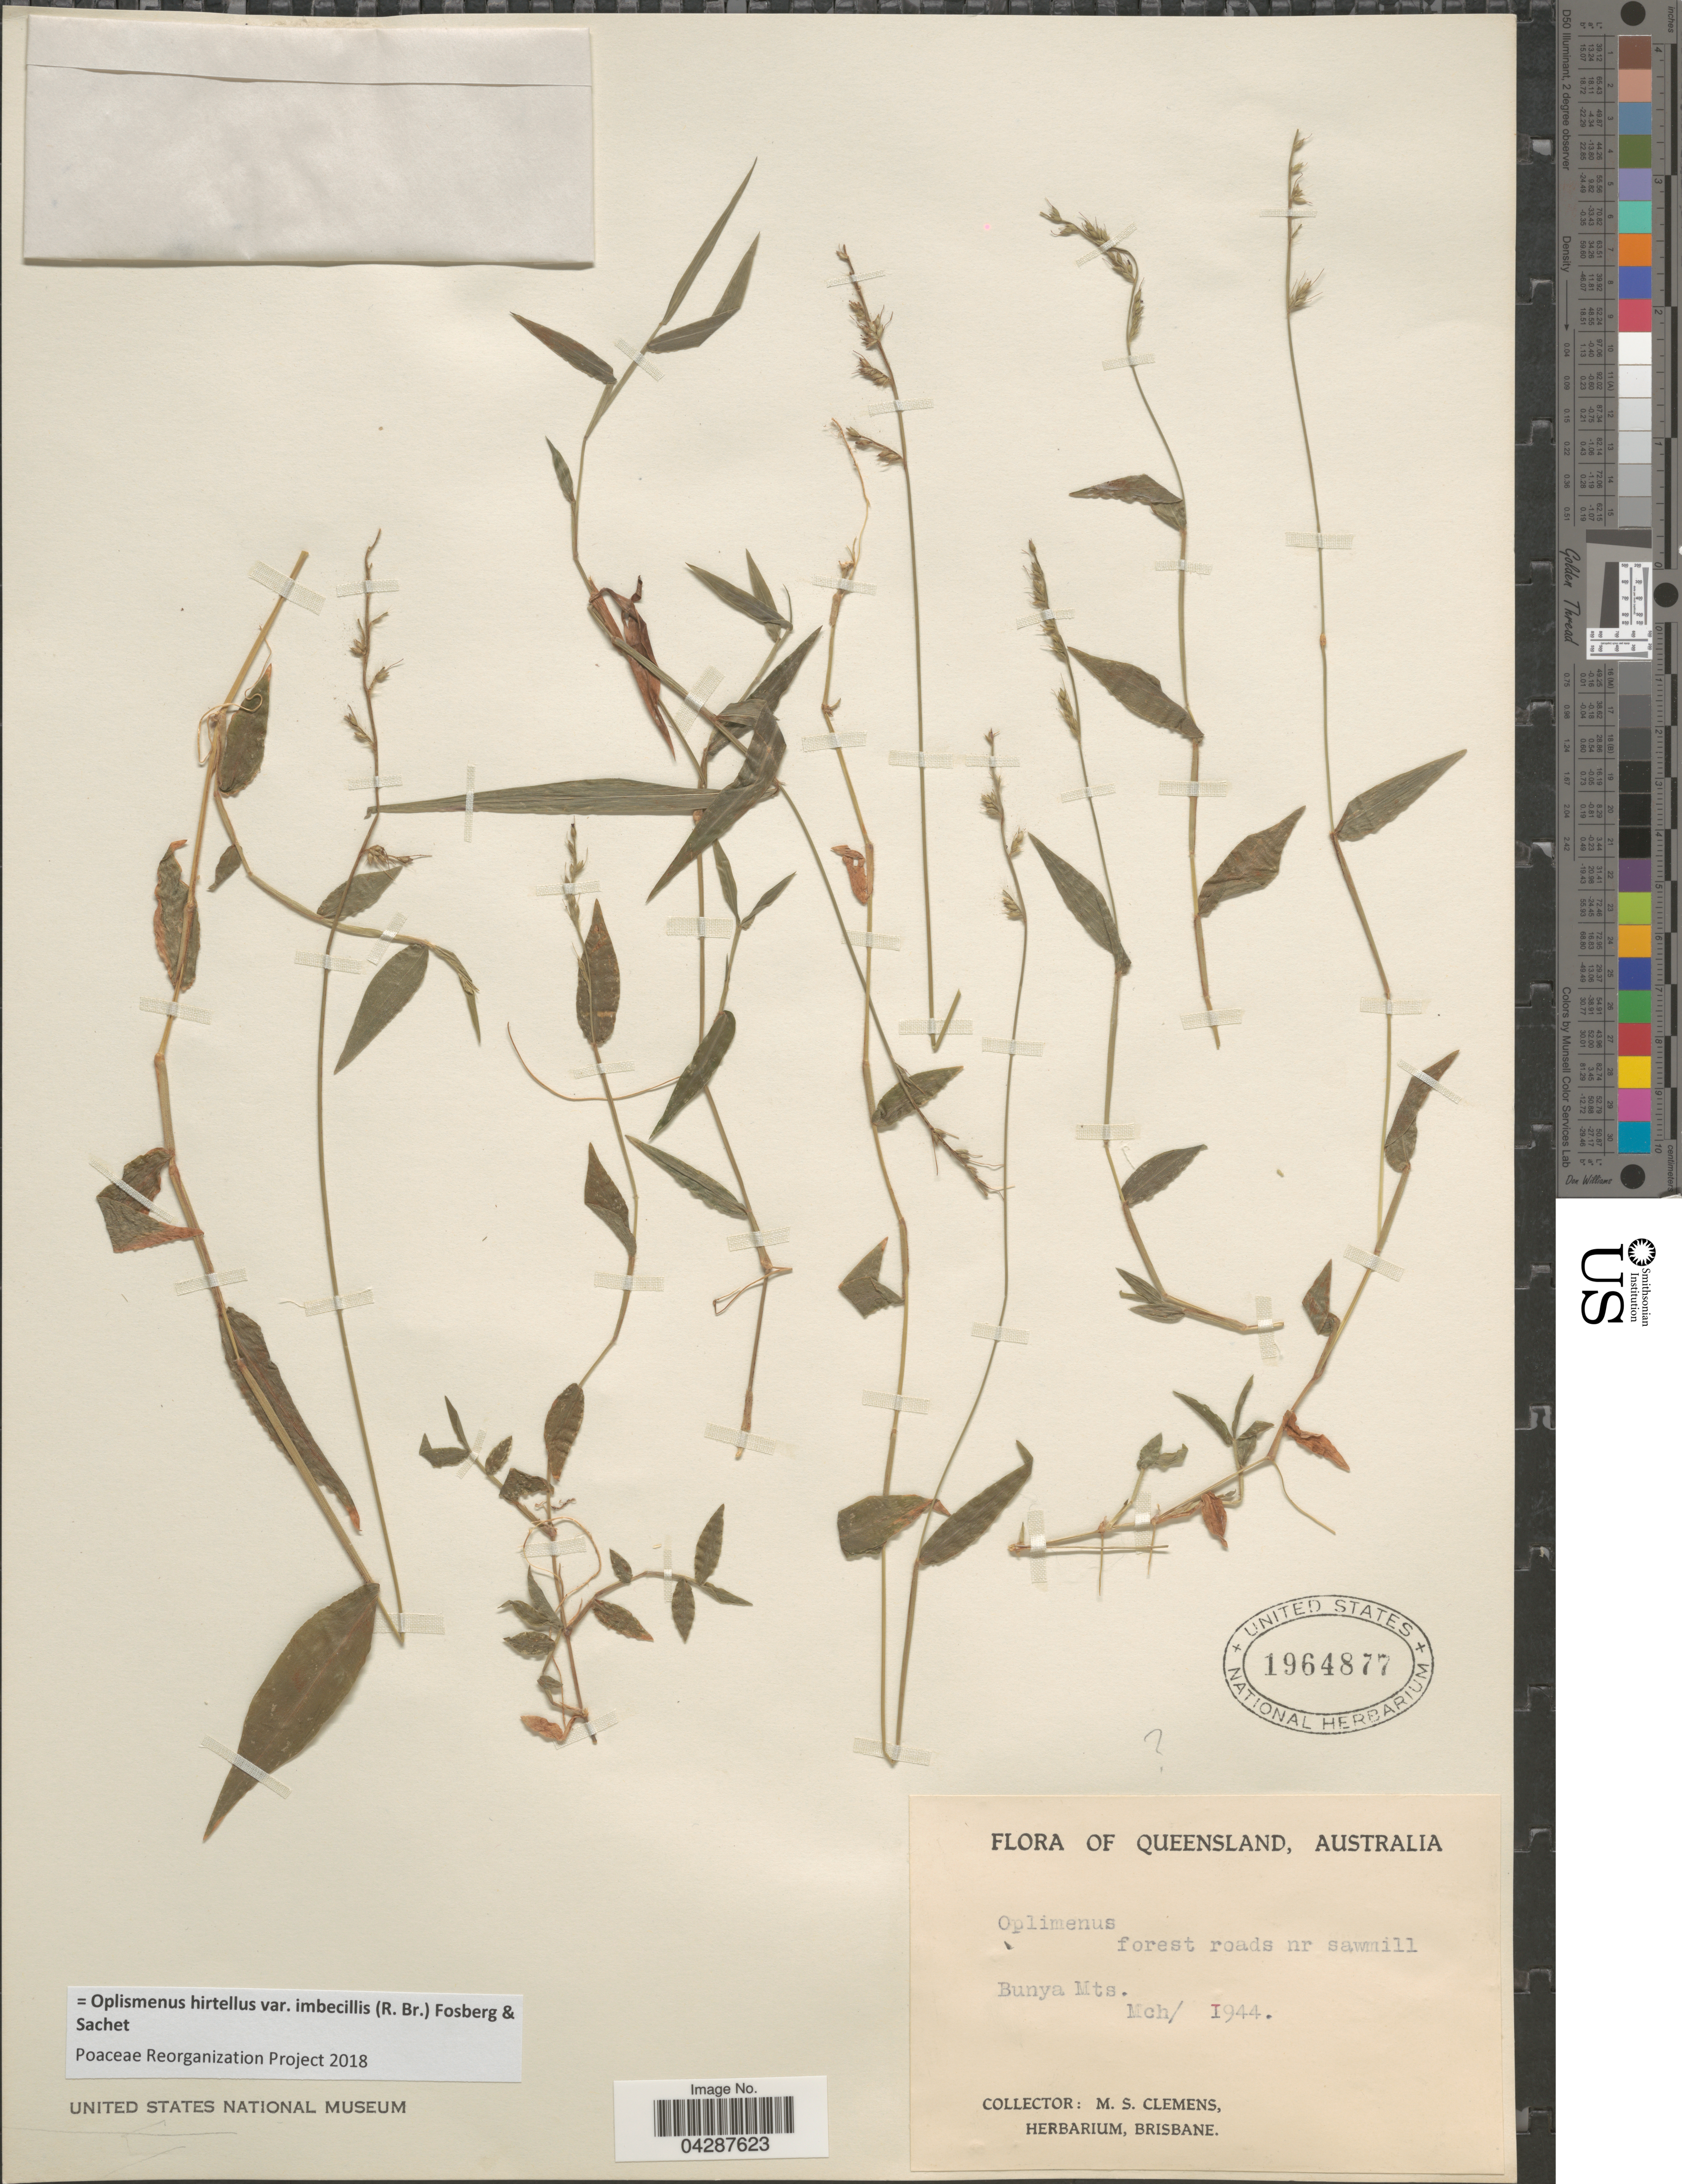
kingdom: Plantae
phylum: Tracheophyta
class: Liliopsida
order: Poales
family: Poaceae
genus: Oplismenus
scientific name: Oplismenus hirtellus var. imbecillis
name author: (R. Br.) Fosberg & Sachet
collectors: M. S. Clemens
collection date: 1944-03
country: Australia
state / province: Queensland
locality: Forest roads nr sawmill. Bunya Mts.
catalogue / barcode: US 1964877